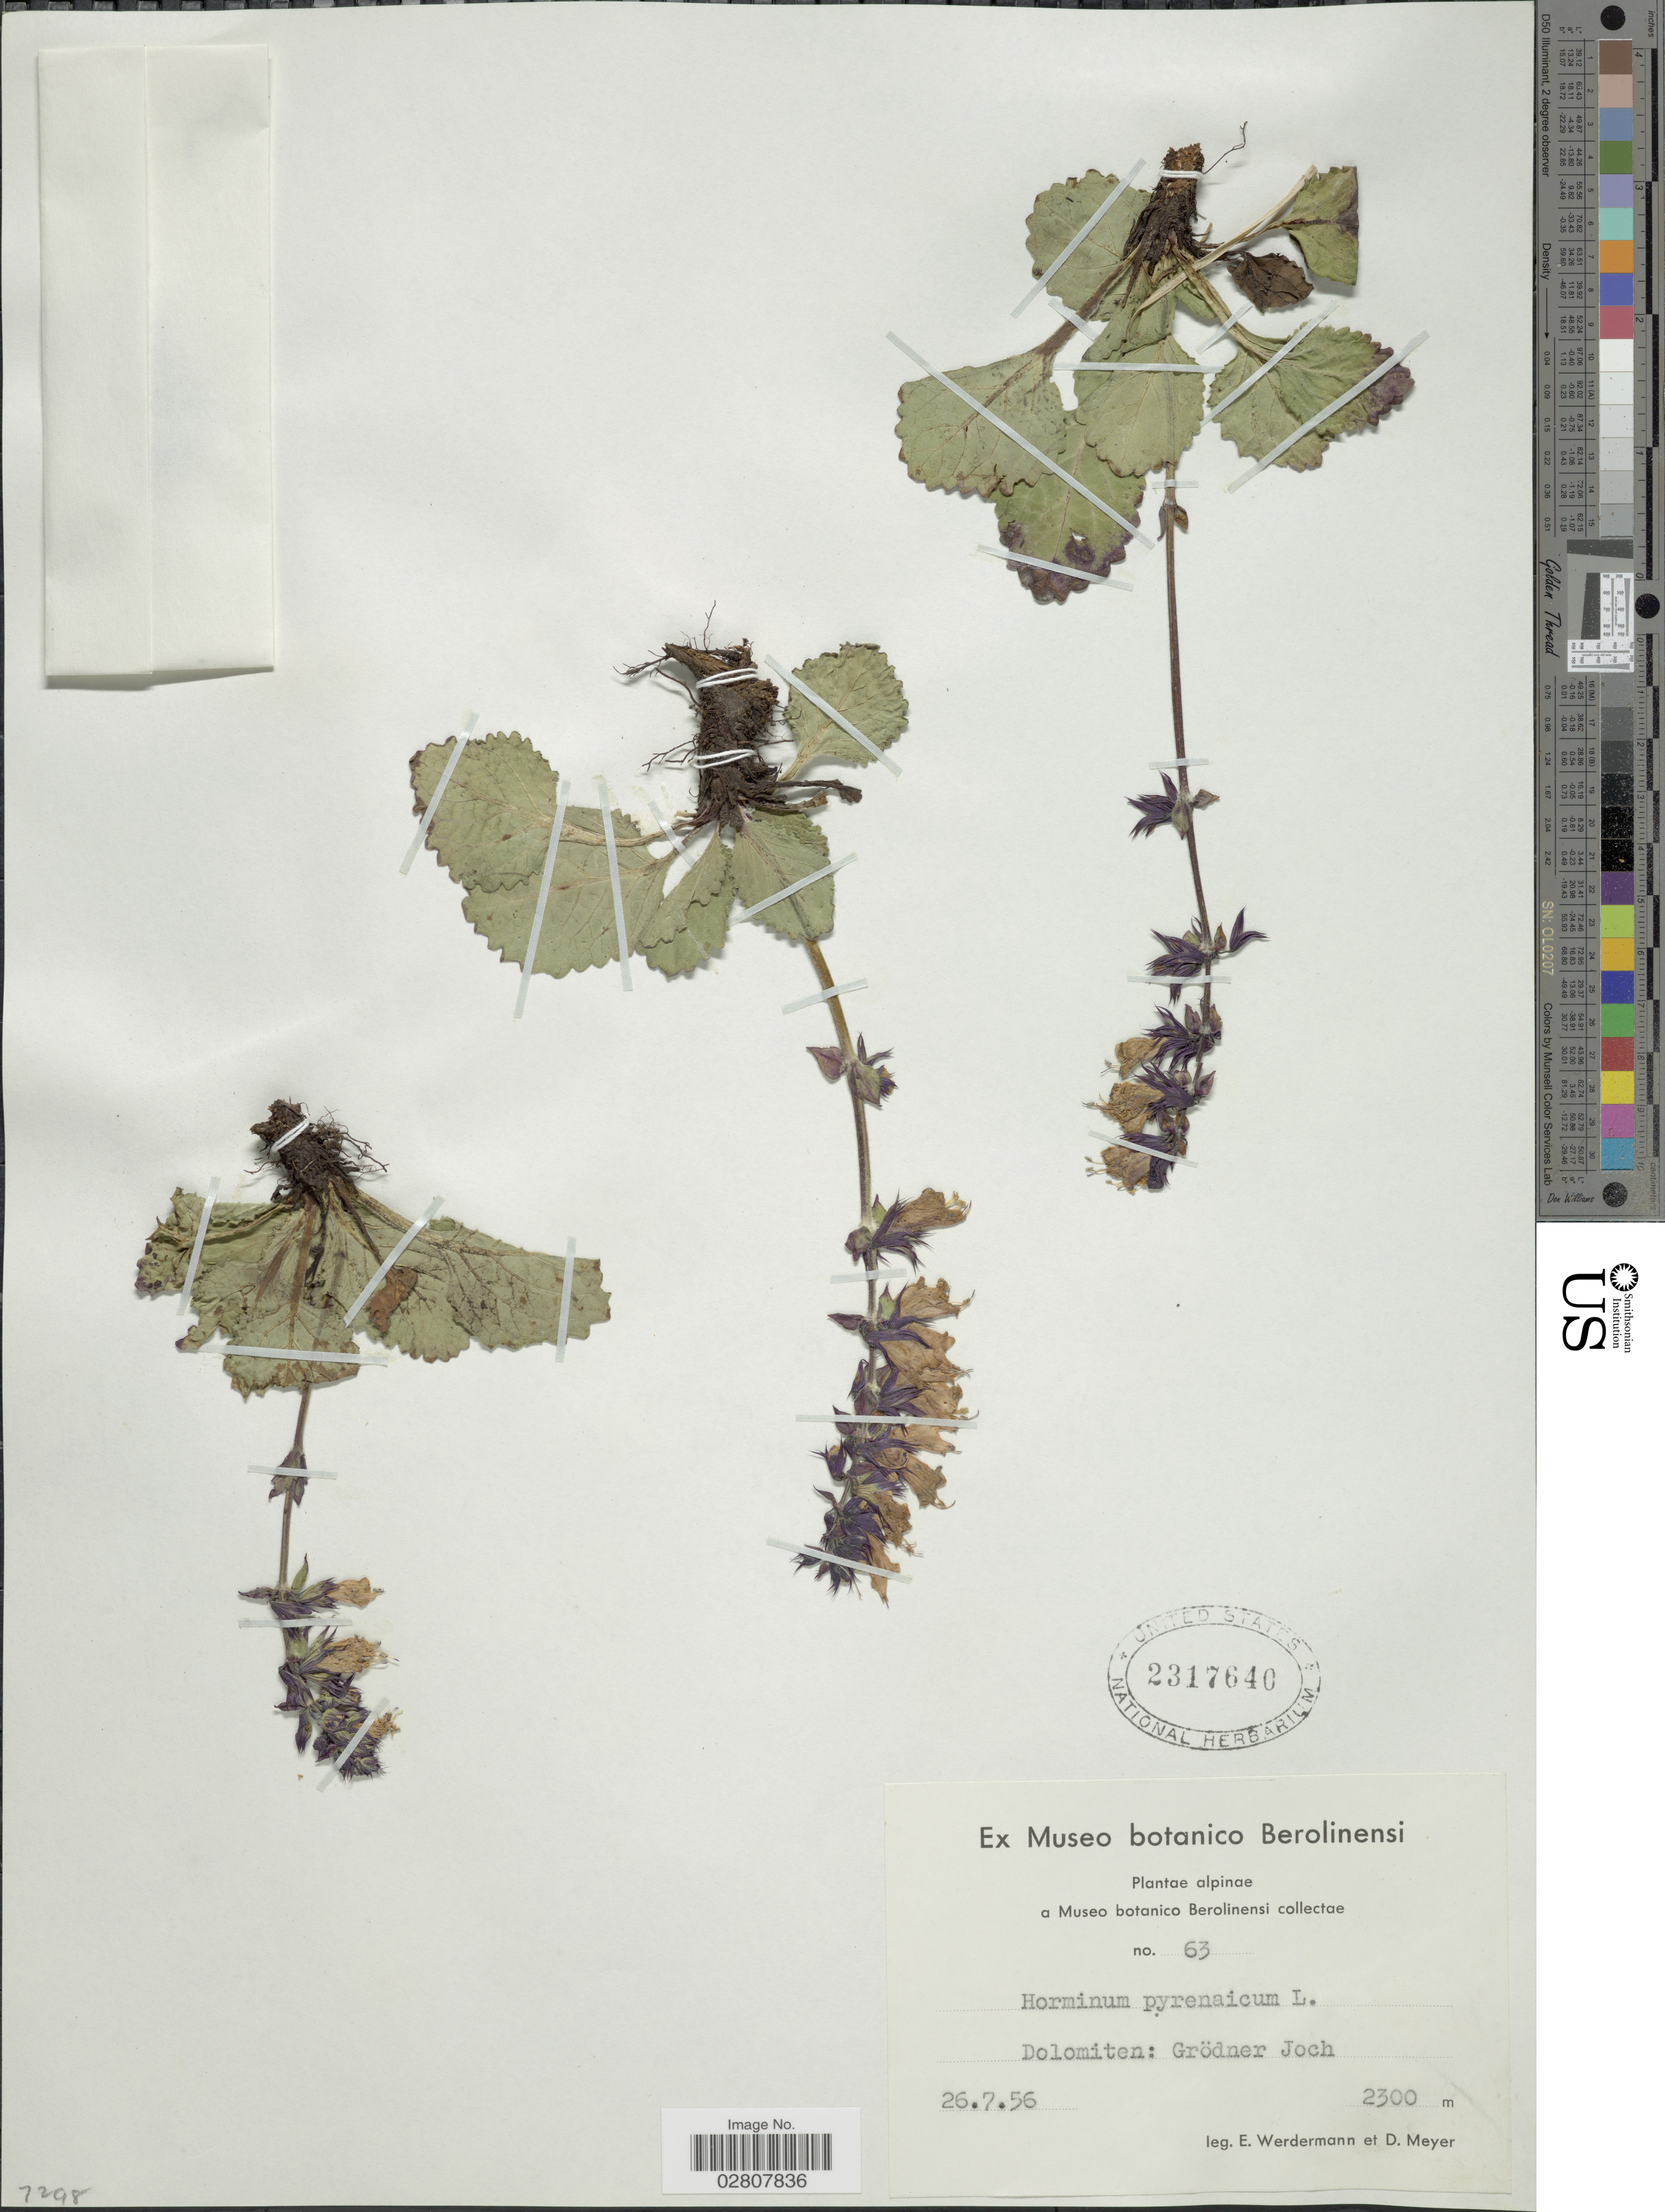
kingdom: Plantae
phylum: Tracheophyta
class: Magnoliopsida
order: Lamiales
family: Lamiaceae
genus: Horminum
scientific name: Horminum pyrenaicum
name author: L.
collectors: E. Wedermann & D. Meyer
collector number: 63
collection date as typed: Transcribed d/m/y: 26/7/56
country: Italy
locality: Alpinae. Dolomiten: Grödner Joch.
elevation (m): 2300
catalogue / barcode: US 2317640